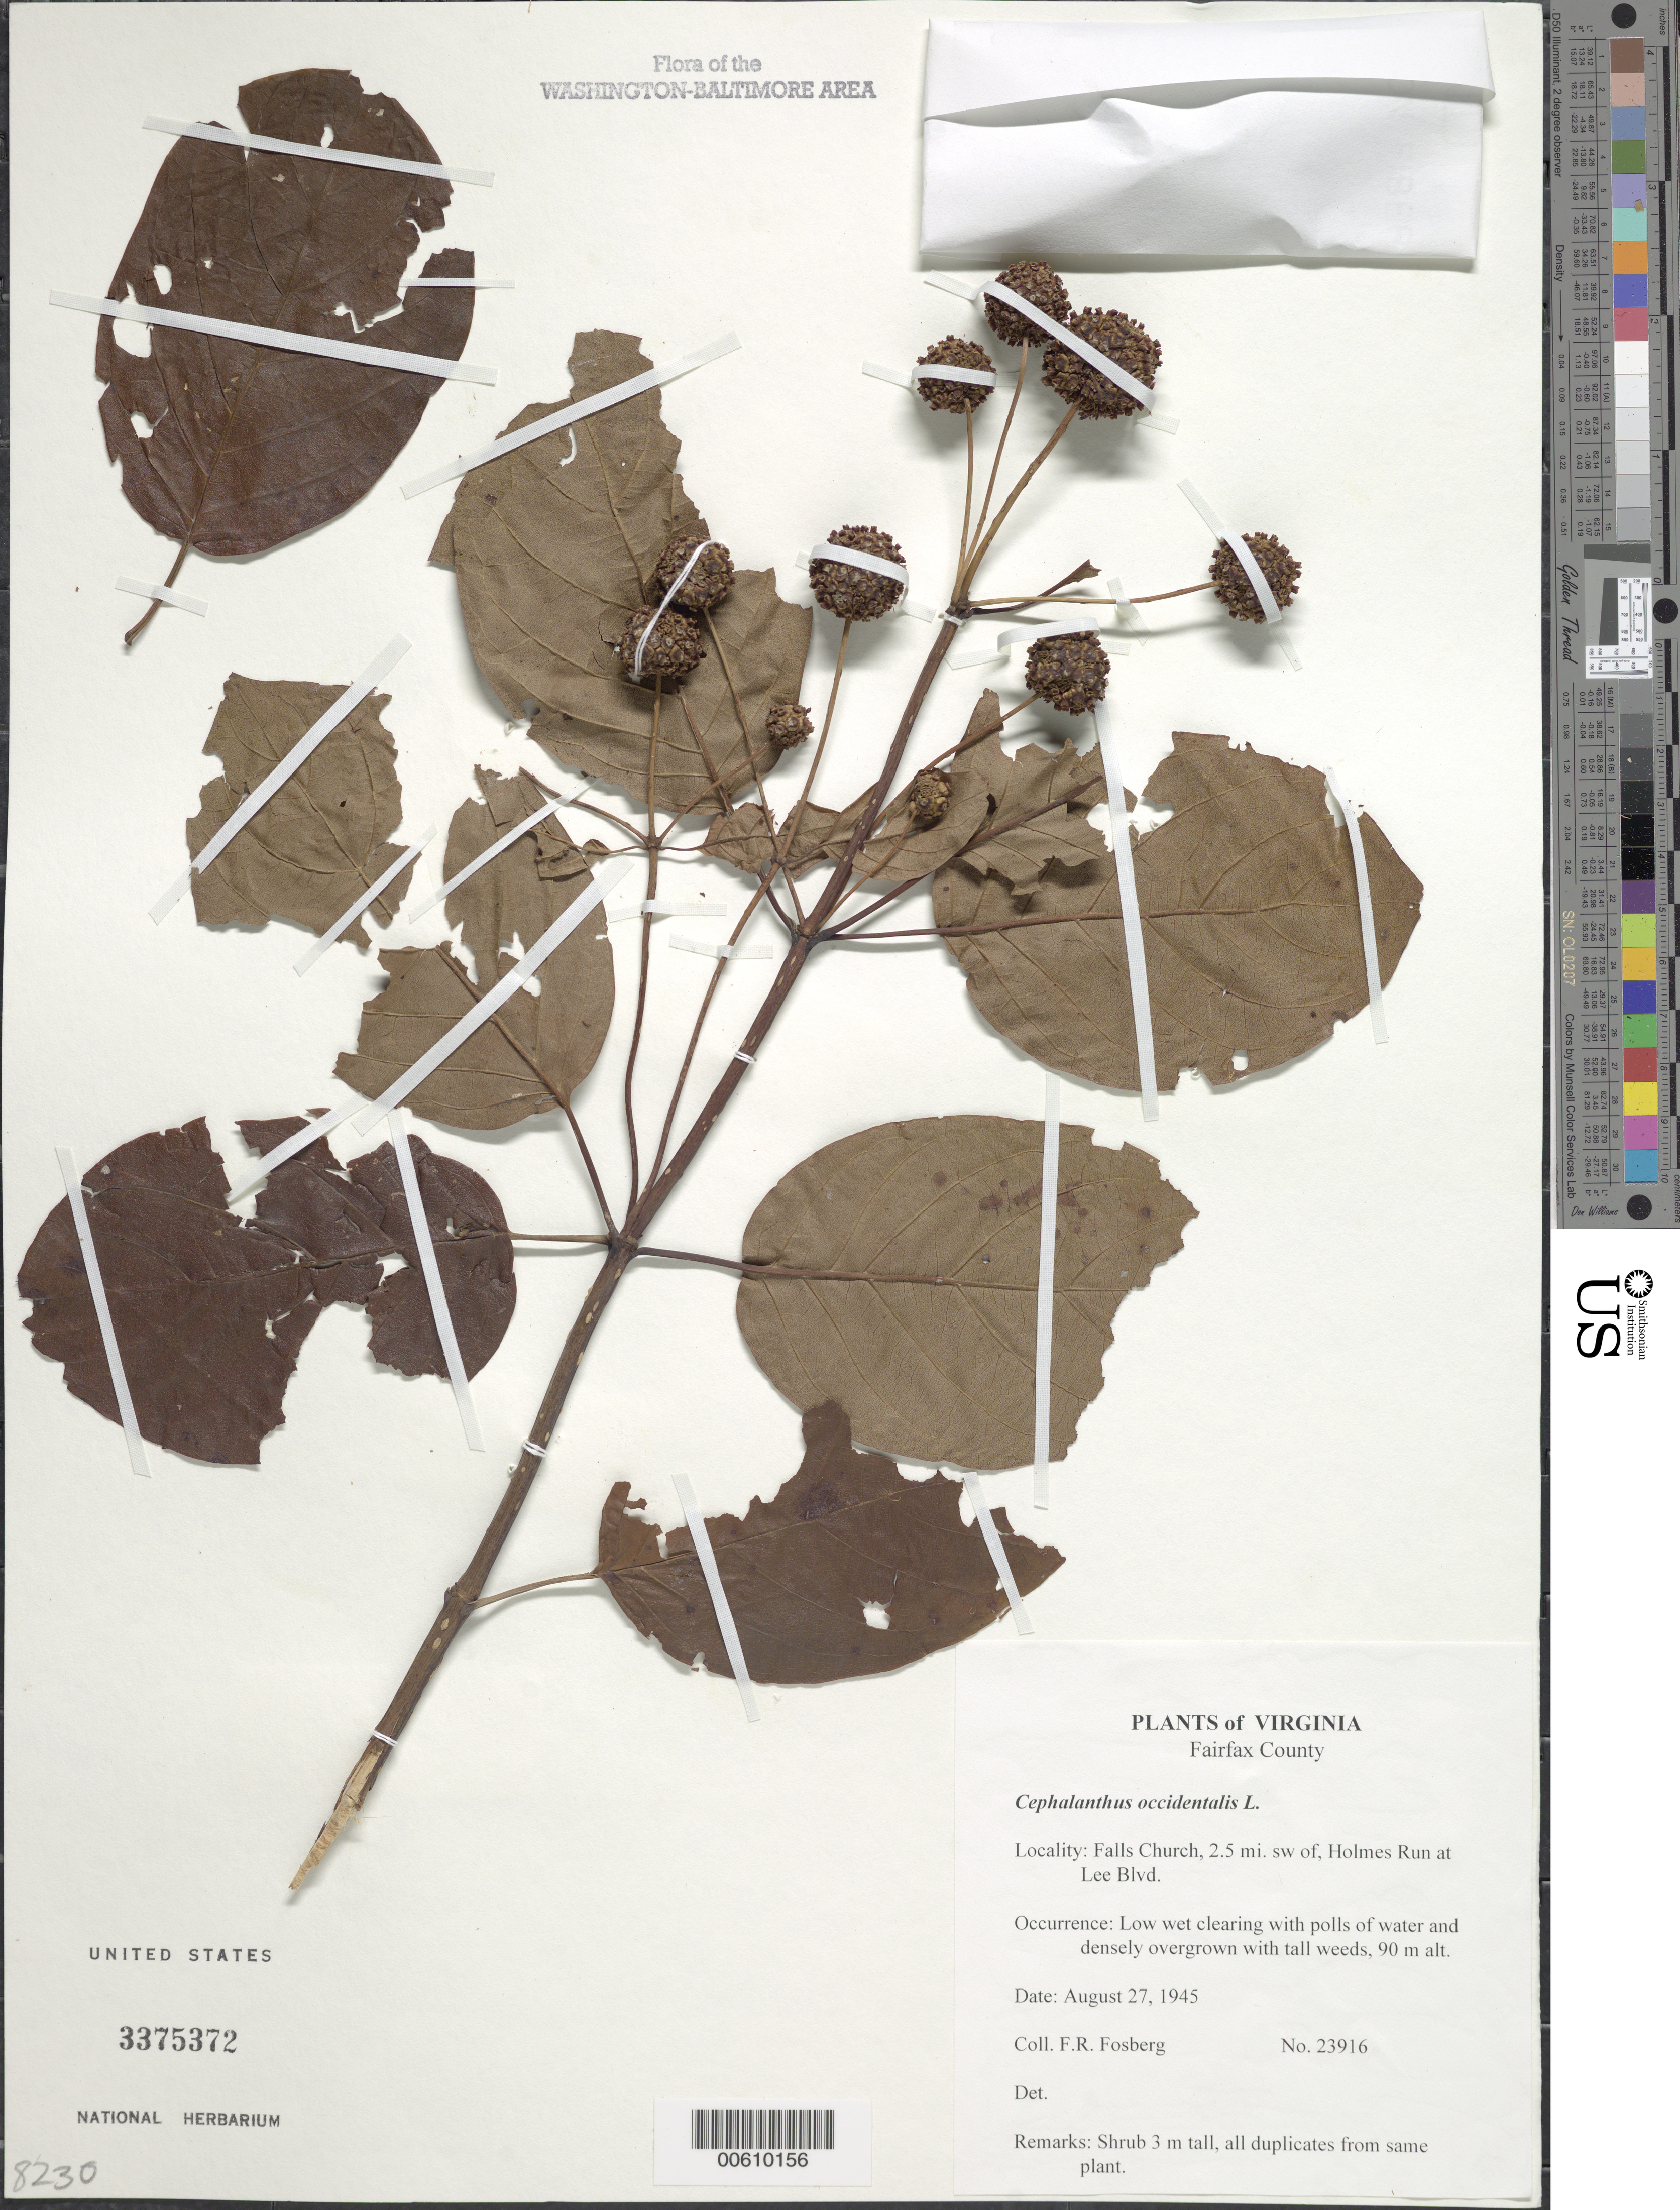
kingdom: Plantae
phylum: Tracheophyta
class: Magnoliopsida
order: Gentianales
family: Rubiaceae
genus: Cephalanthus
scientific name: Cephalanthus occidentalis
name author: L.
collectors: F. R. Fosberg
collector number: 23916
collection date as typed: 27 Aug 1945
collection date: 1945-08-27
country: United States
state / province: Virginia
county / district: Fairfax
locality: Falls Church, 2.5 mi. sw of, Holmes Run at Lee Blvd.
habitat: Low wet clearing with pools of water and densely overgrown with tall weeds, 90 m alt.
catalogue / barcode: US 3375372